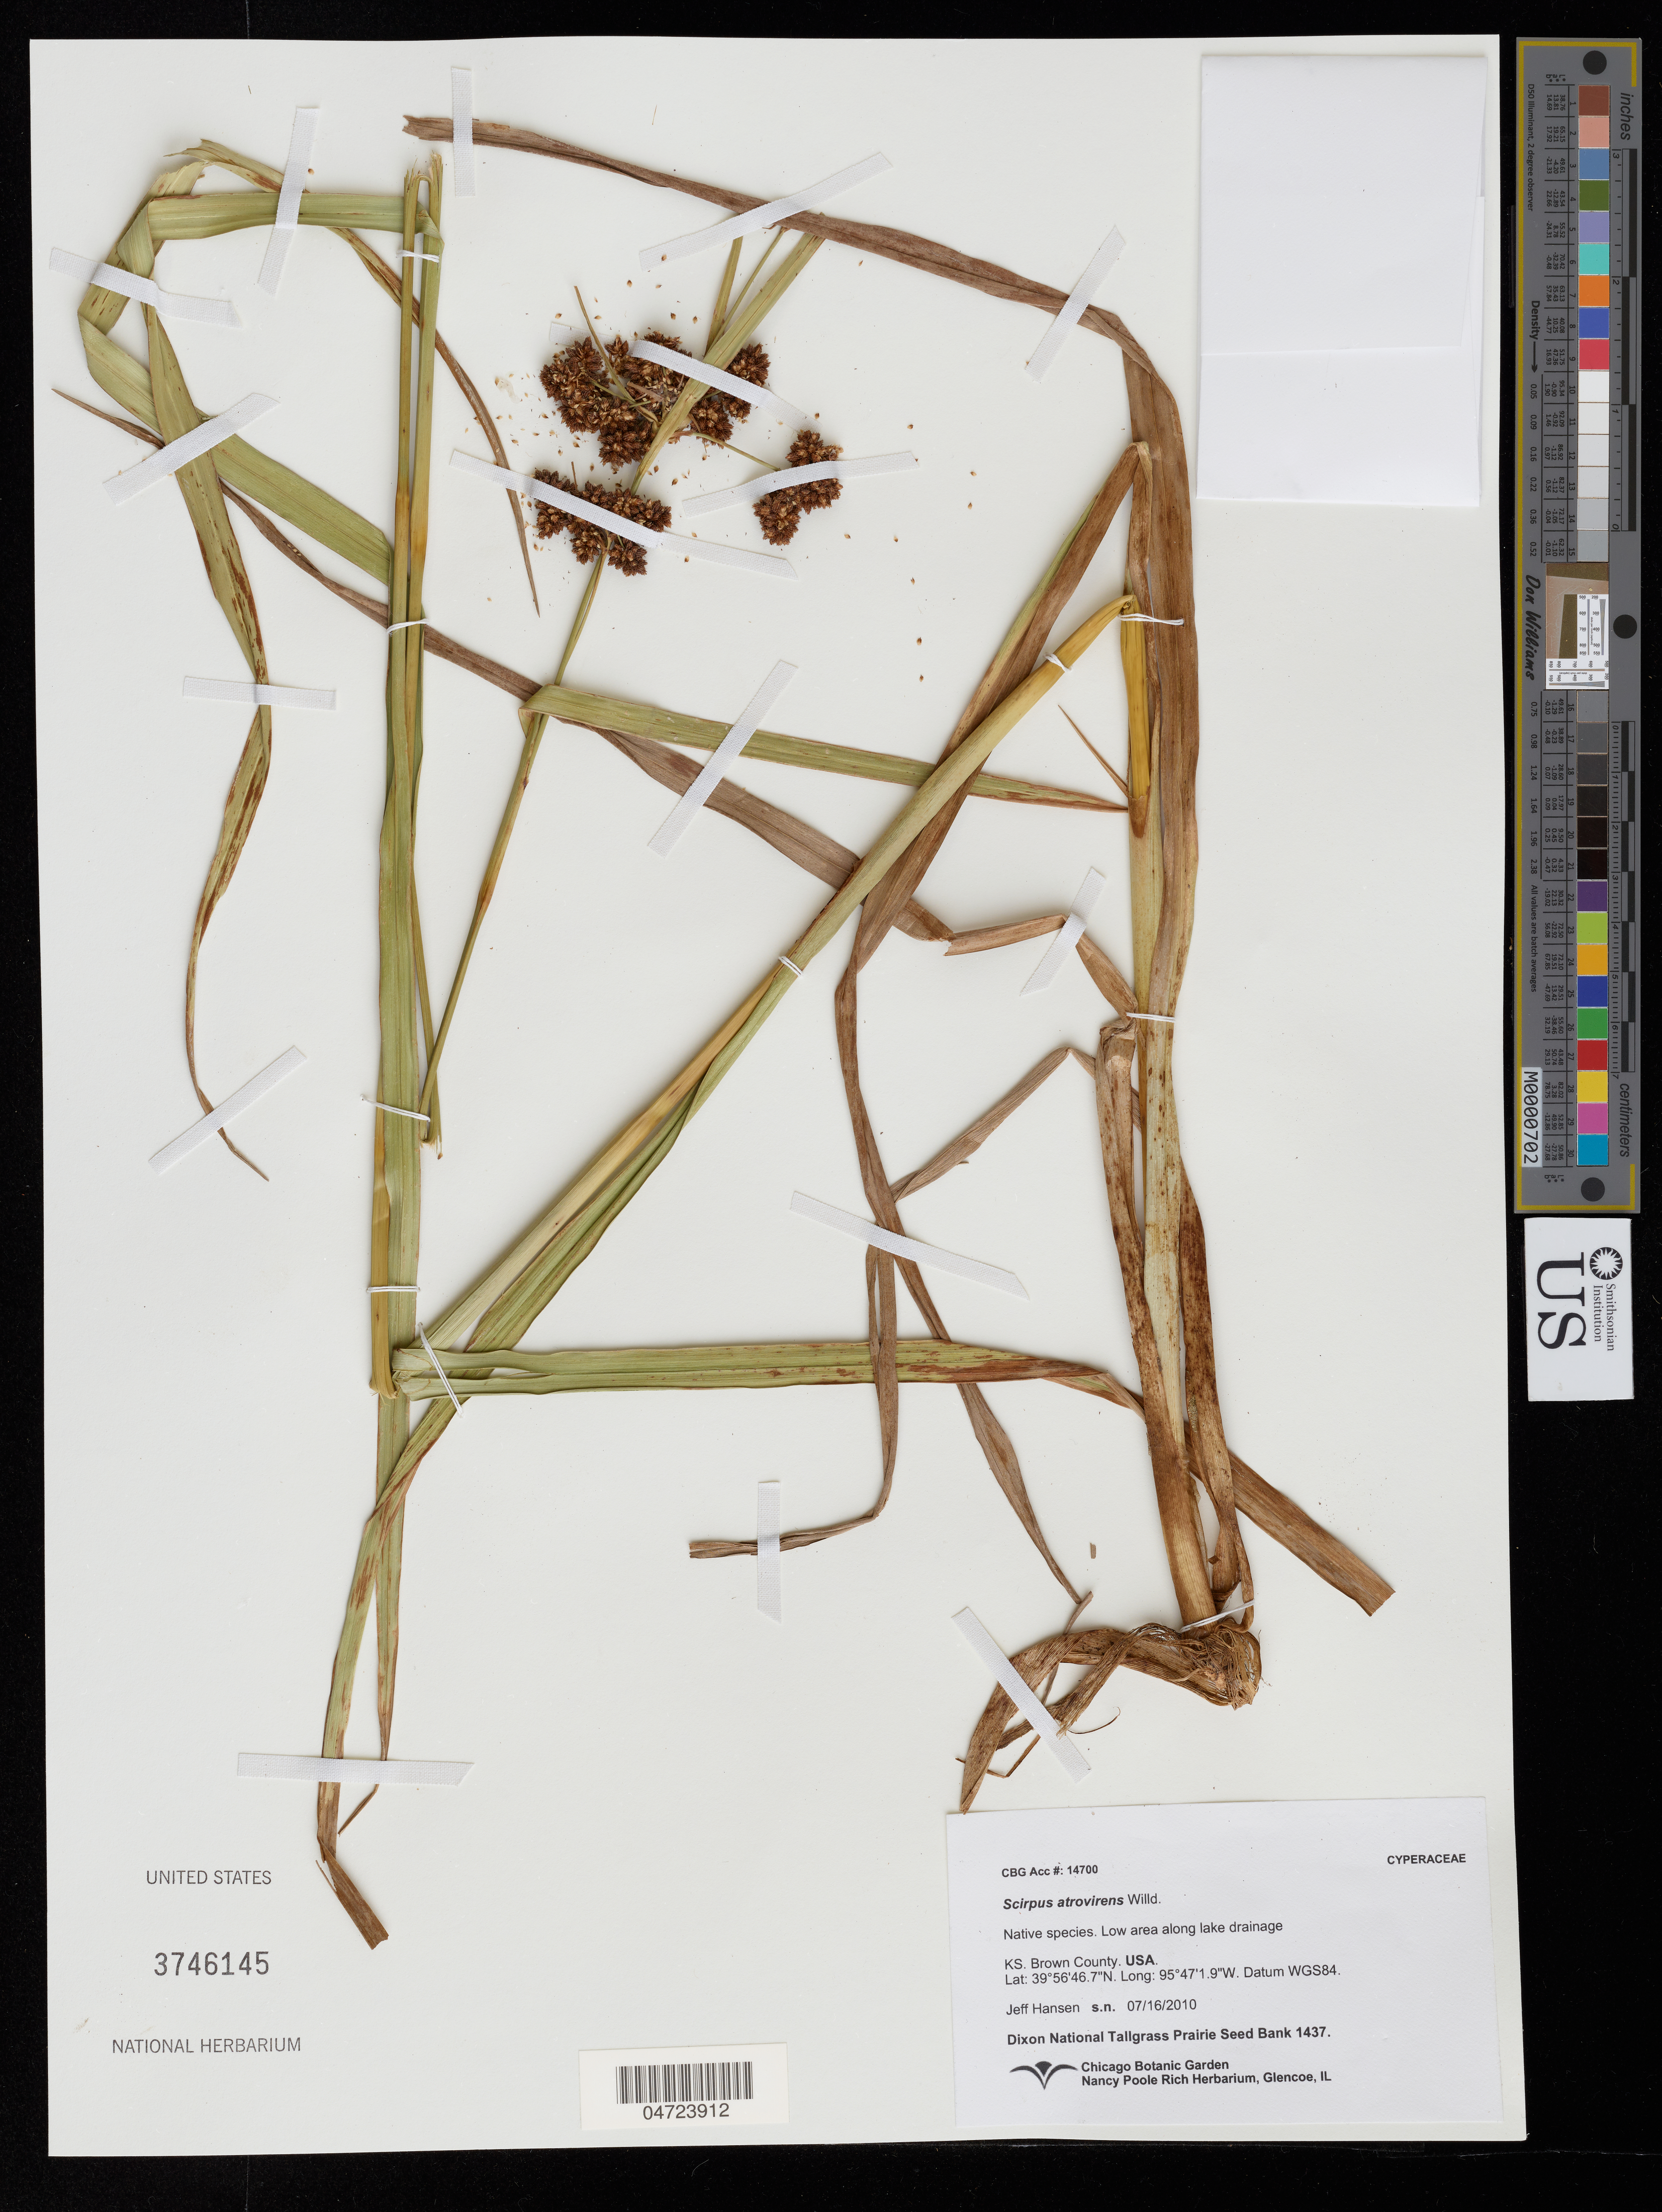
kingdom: Plantae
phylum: Tracheophyta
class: Liliopsida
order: Poales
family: Cyperaceae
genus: Scirpus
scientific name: Scirpus atrovirens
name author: Willd.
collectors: J. Hansen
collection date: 2010-07-16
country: United States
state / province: Kansas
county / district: Brown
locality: Low area along lake drainage. Brown County.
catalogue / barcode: US 3746145